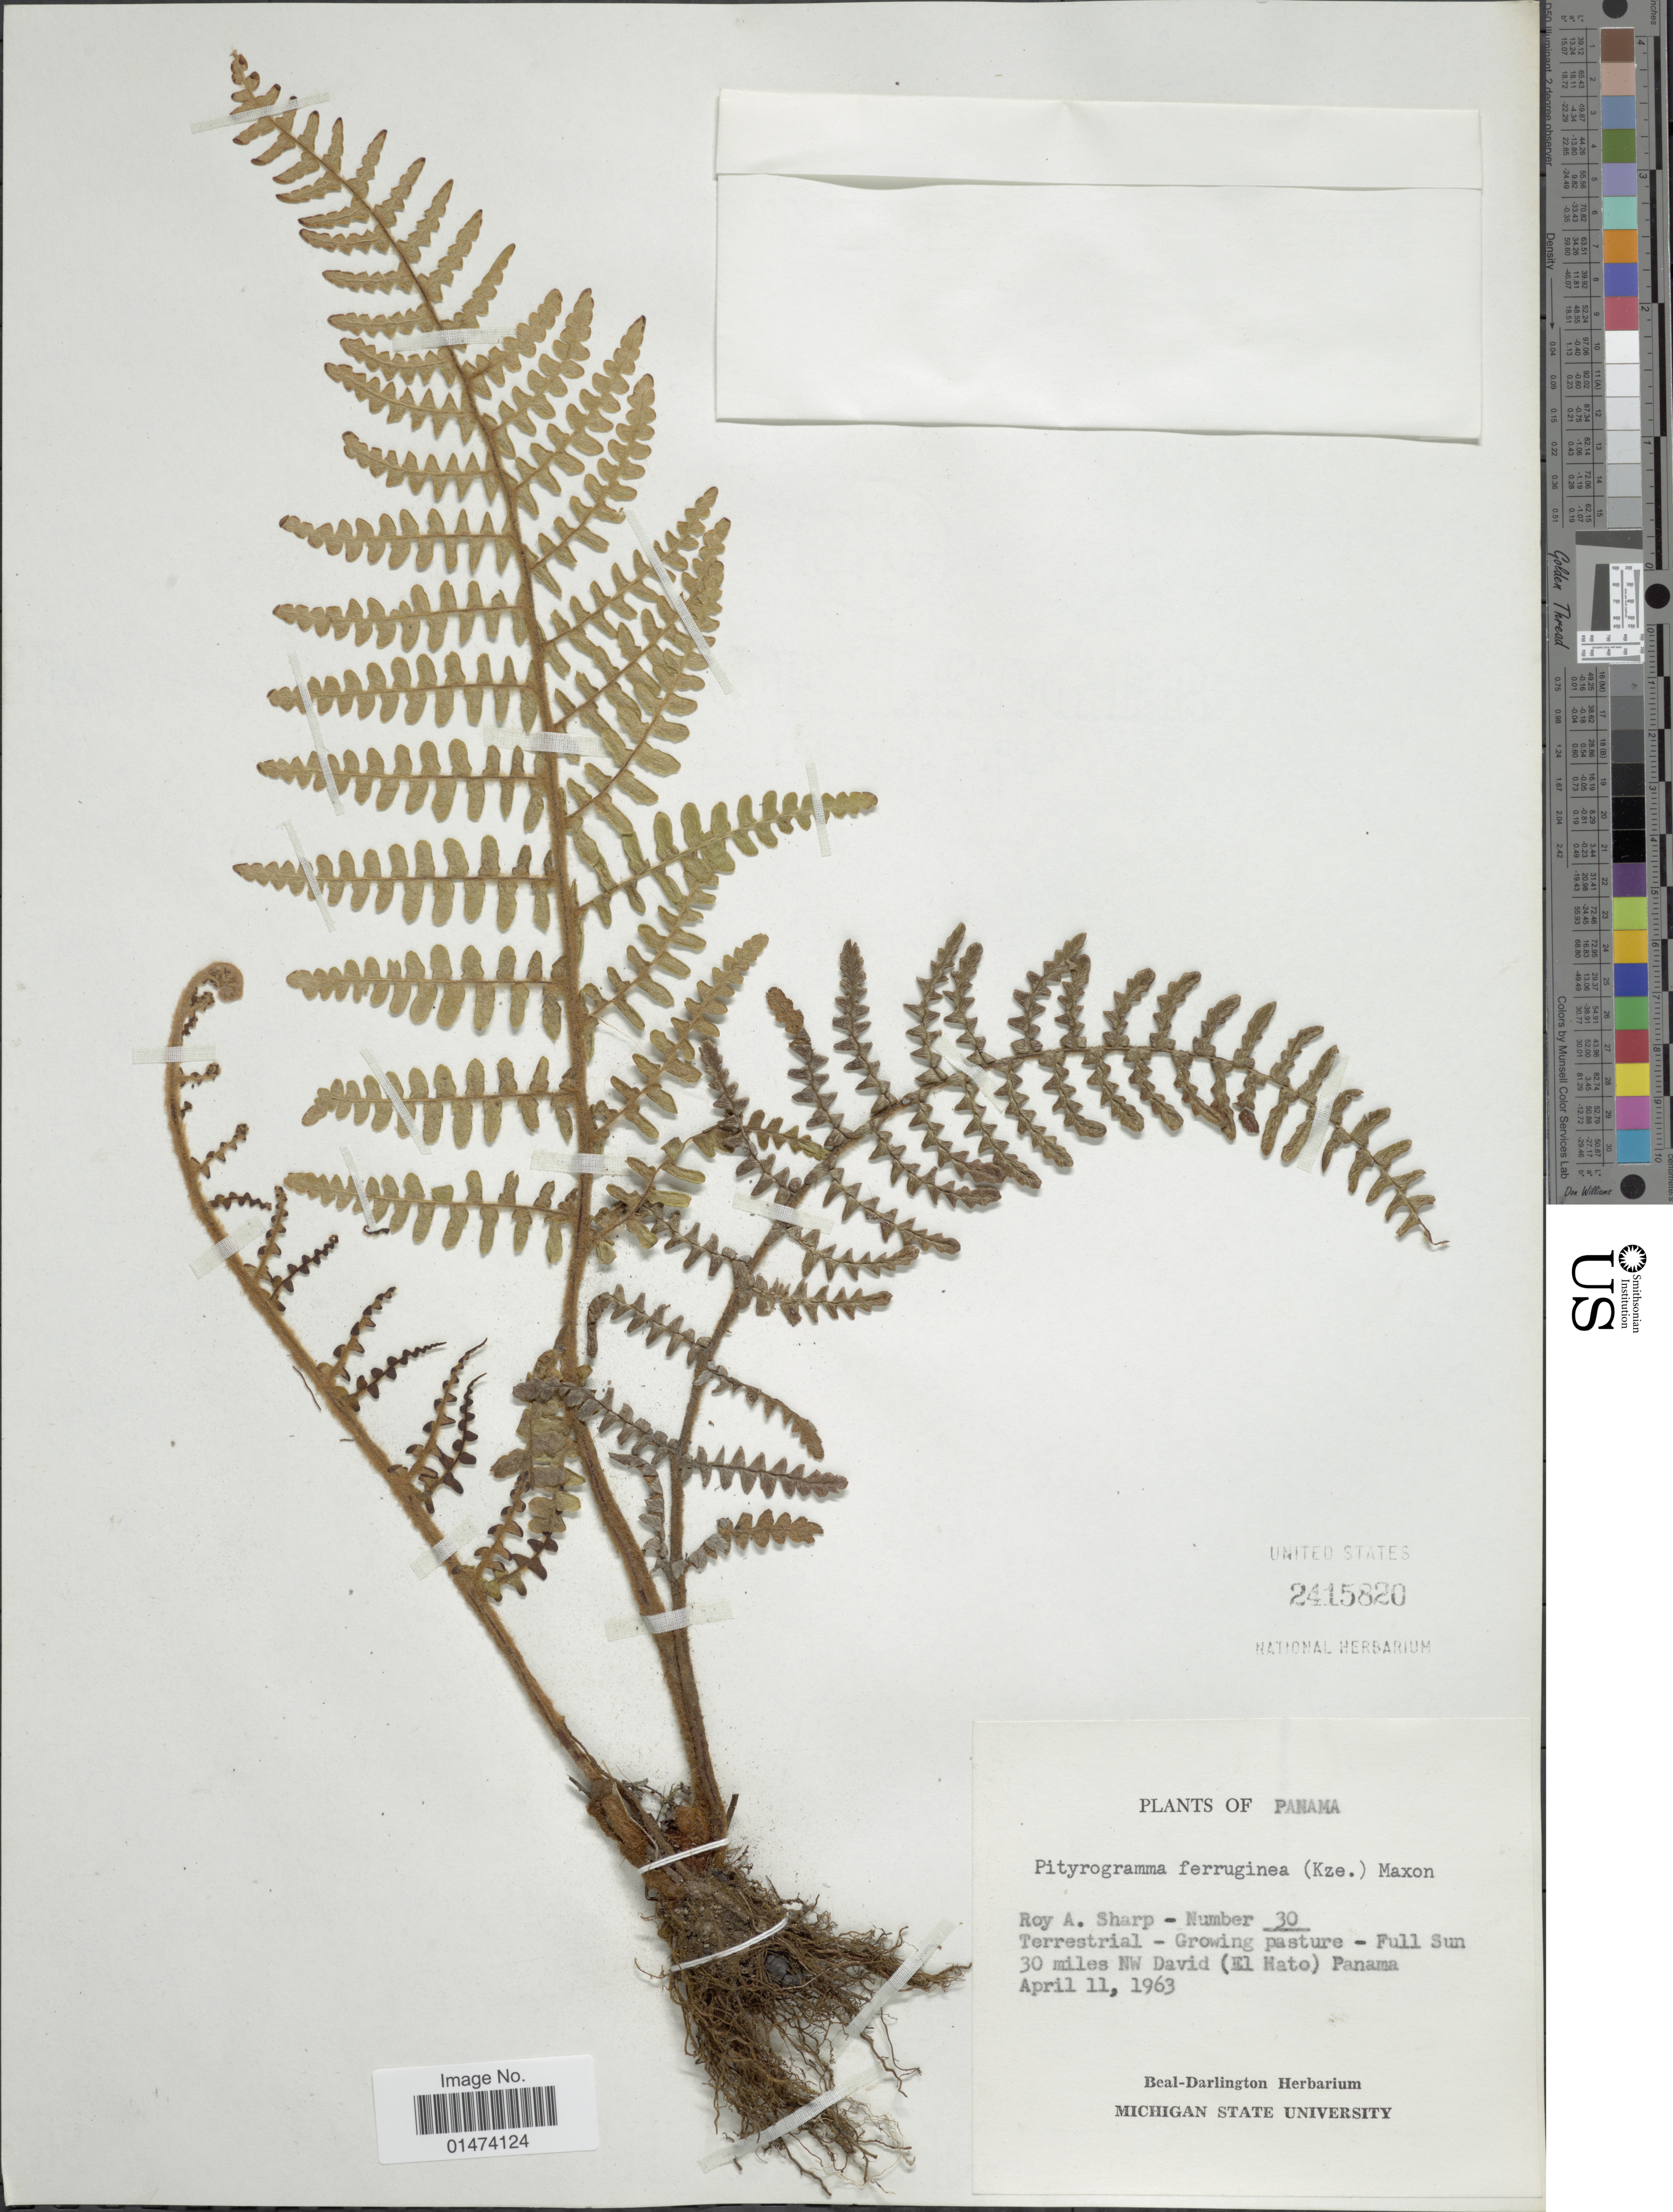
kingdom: Plantae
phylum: Tracheophyta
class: Polypodiopsida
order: Polypodiales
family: Pteridaceae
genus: Pityrogramma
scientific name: Pityrogramma ferruginea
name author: (Kunze) Maxon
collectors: R. Sharp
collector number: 30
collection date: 1963-04-11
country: Panama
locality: Terrestrial, Growing pasture, full Sun 30 miles NW David ( El Hato)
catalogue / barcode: US 2415820